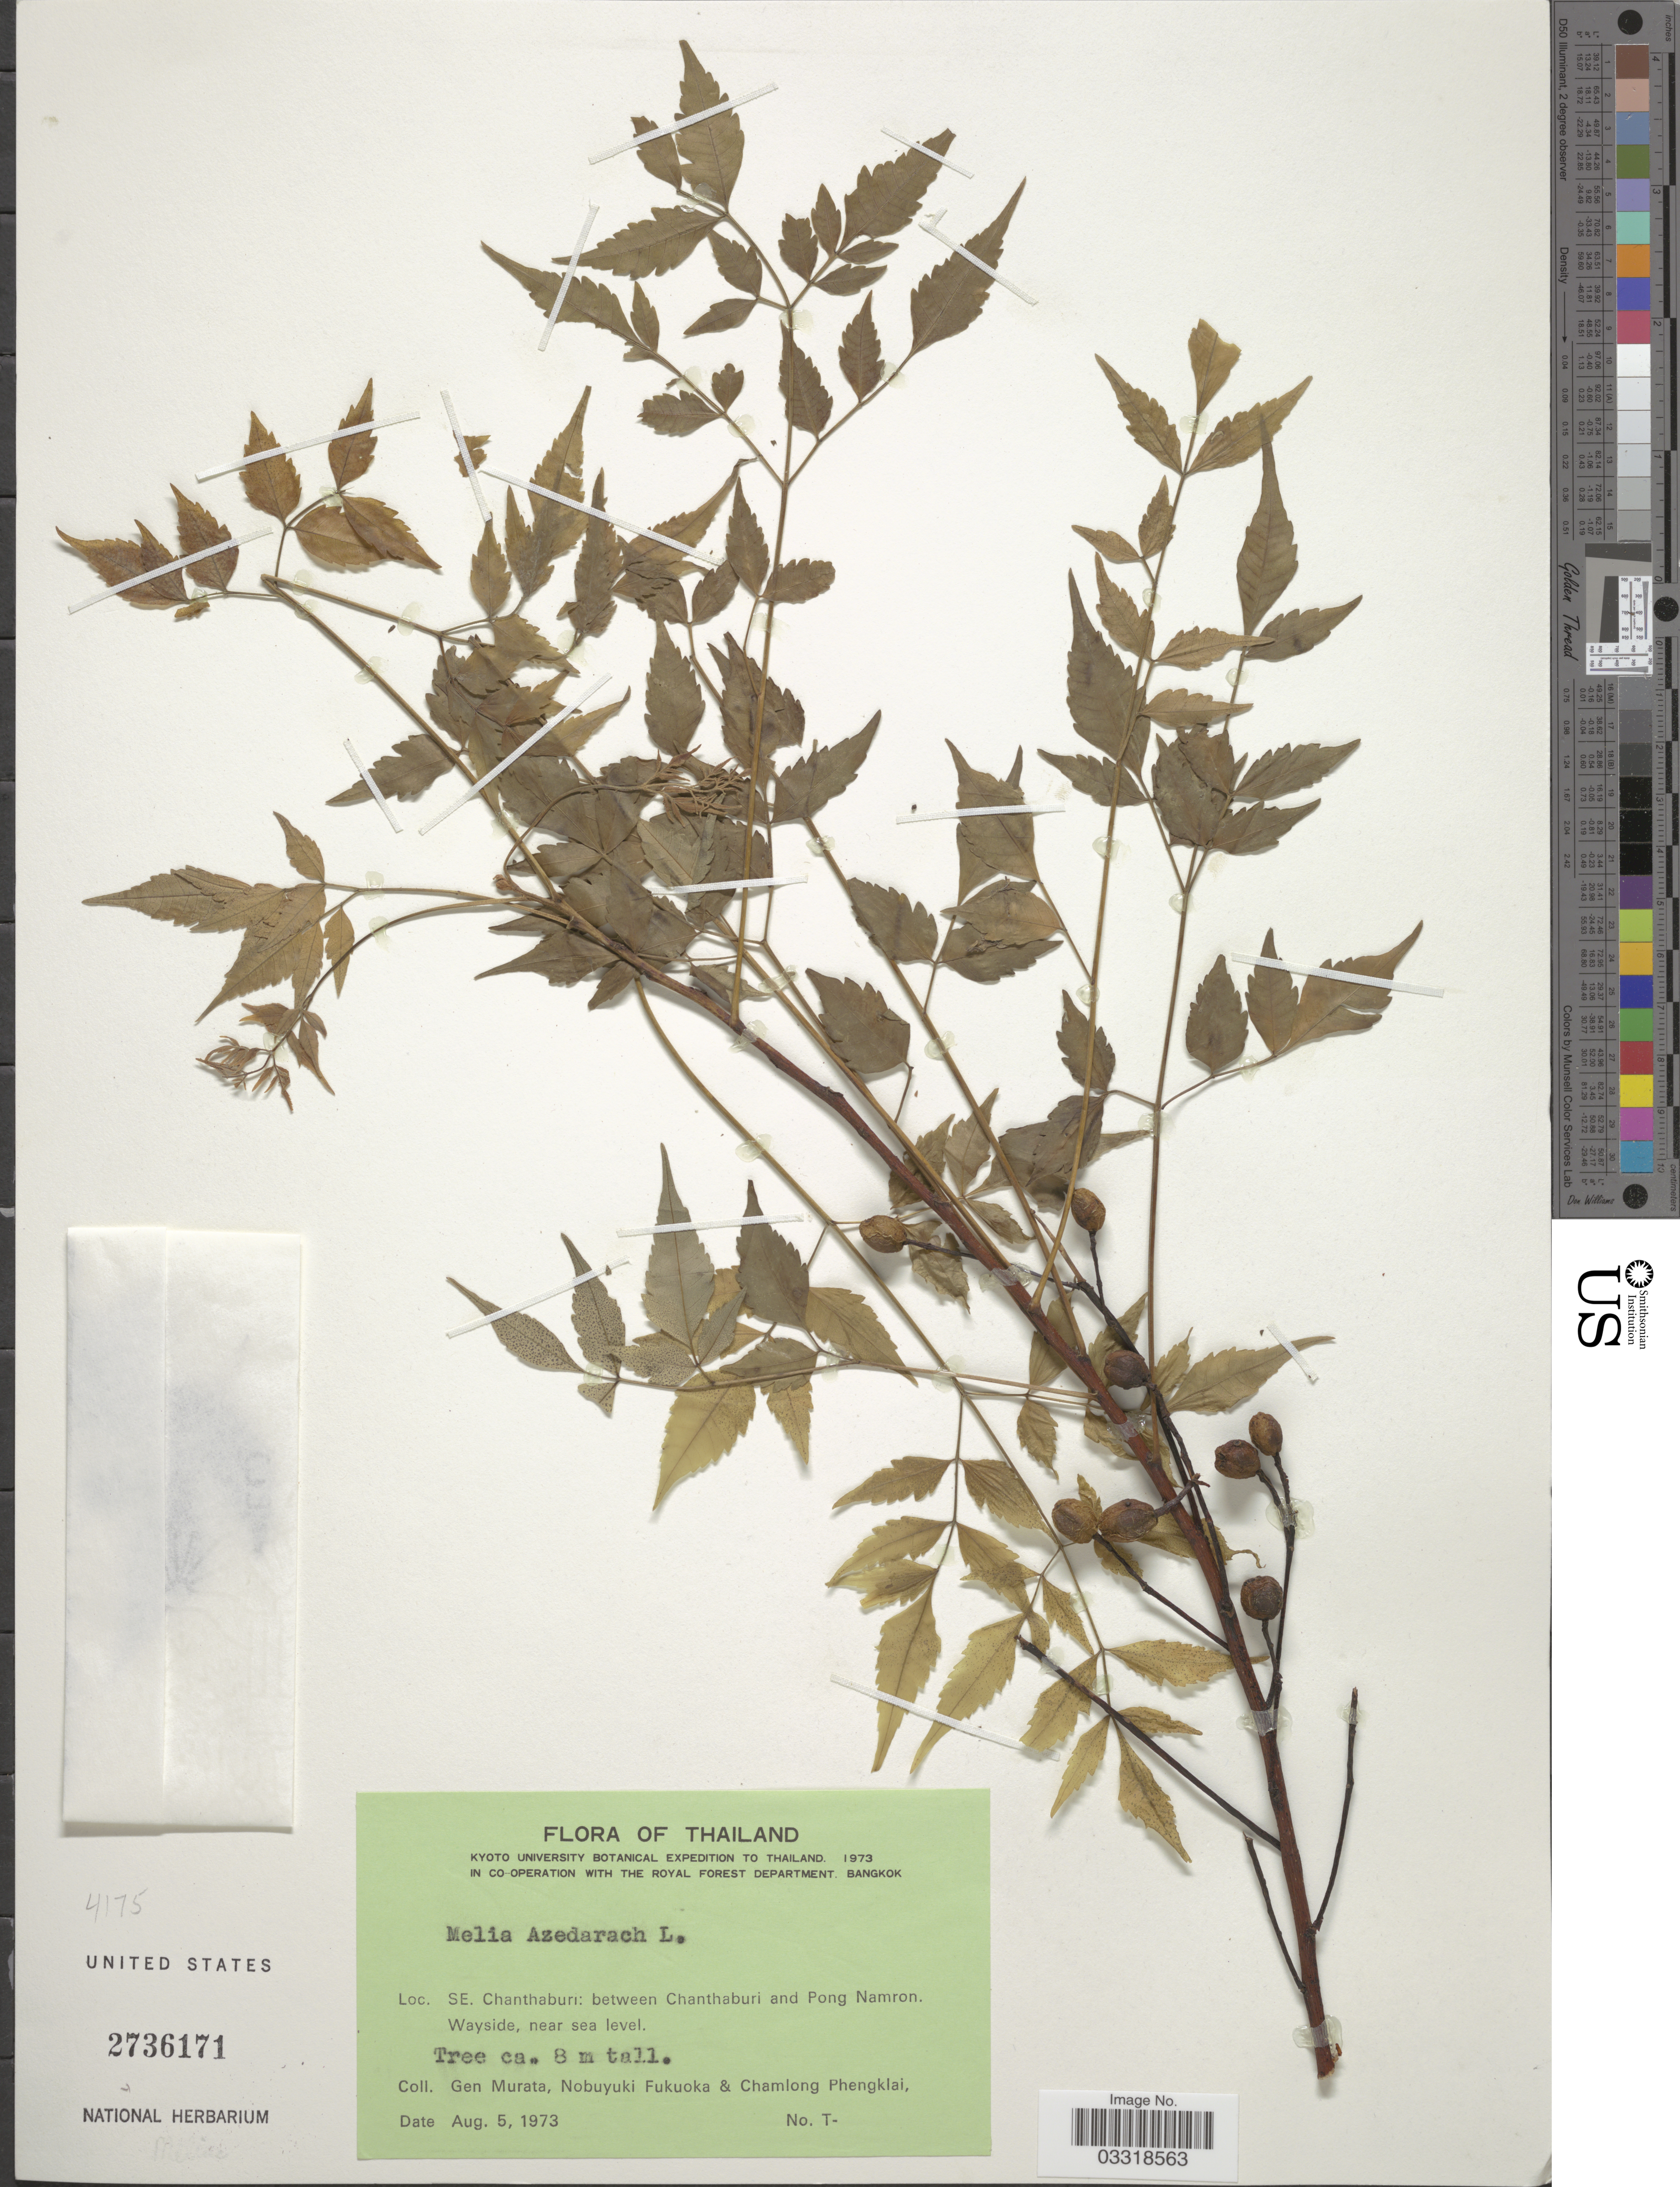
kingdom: Plantae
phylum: Tracheophyta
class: Magnoliopsida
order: Sapindales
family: Meliaceae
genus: Melia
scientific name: Melia azedarach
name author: L.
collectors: G. Murata, N. Fukuoka & C. Phengklai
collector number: T-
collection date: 1973-08-05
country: Thailand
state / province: Chanthaburi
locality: SE. Chanthaburi: between Chanthaburi and Pong Namron. Wayside.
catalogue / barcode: US 2736171